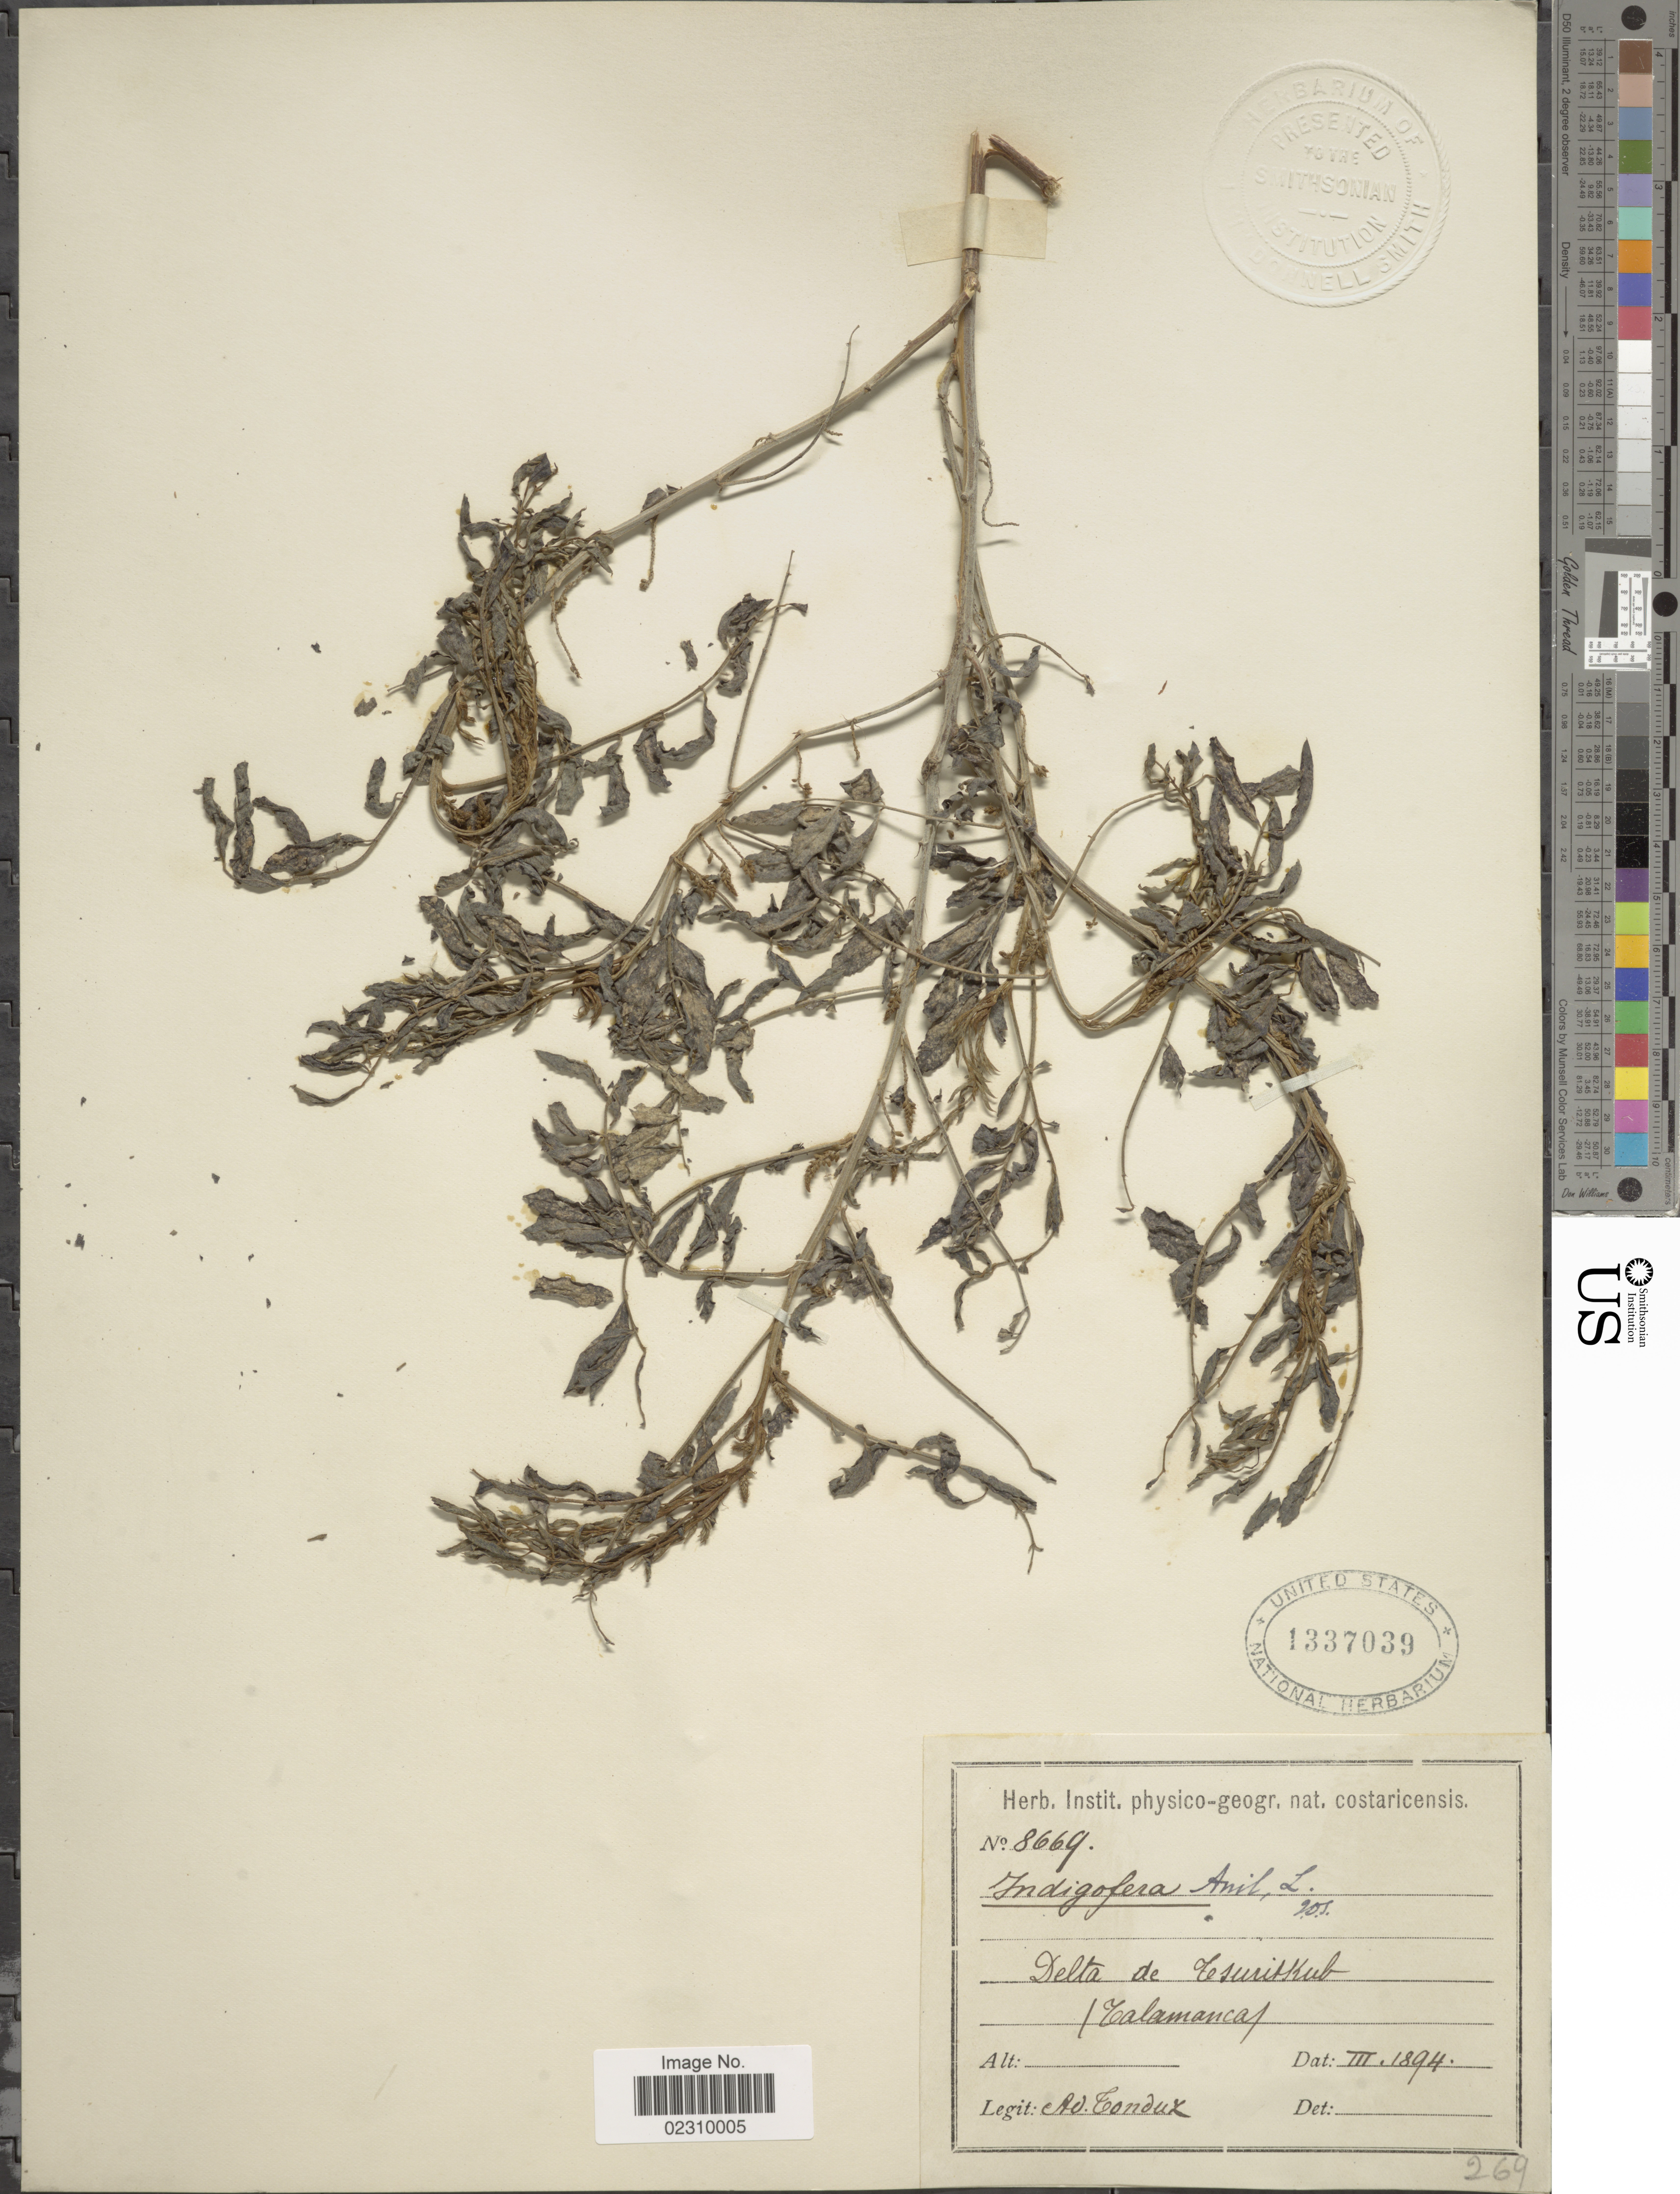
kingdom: Plantae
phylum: Tracheophyta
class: Magnoliopsida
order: Fabales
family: Fabaceae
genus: Indigofera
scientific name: Indigofera suffruticosa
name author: Mill.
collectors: A. Tonduz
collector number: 8669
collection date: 1894-03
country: Costa Rica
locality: Delta de Tsuritkub, Talamanca.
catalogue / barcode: US 1337039